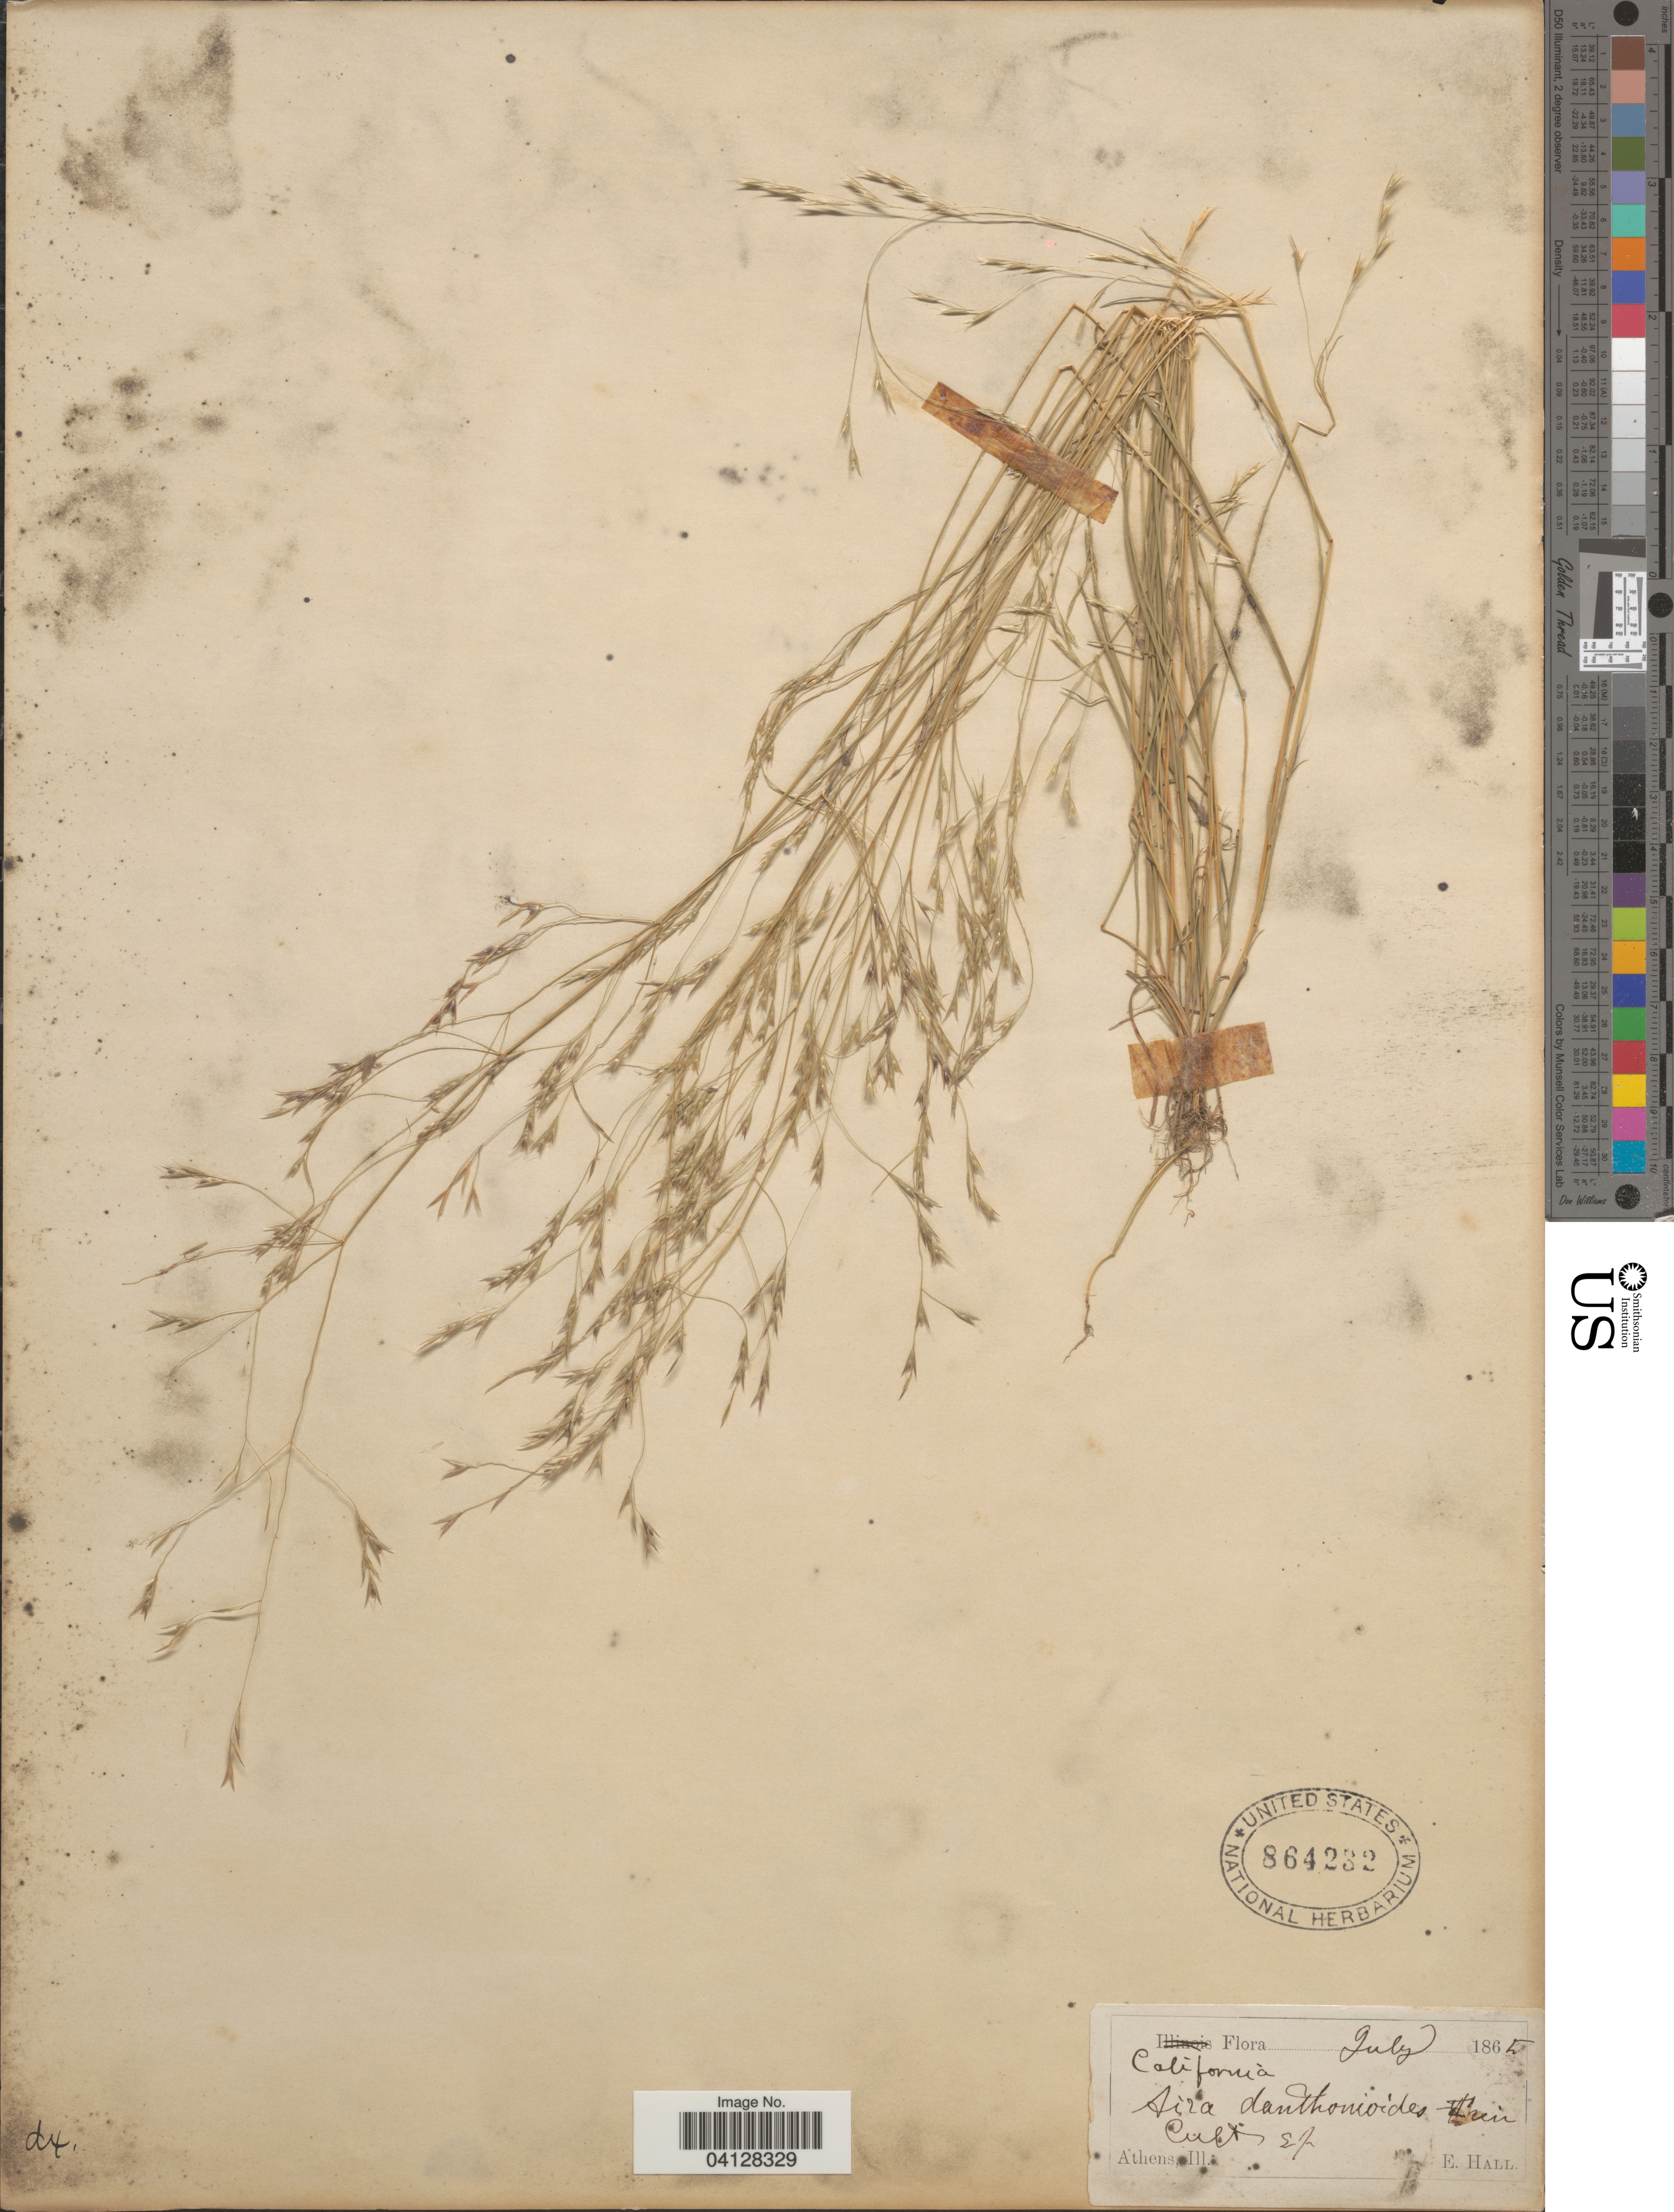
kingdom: Plantae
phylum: Tracheophyta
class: Liliopsida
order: Poales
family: Poaceae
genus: Aira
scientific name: Aira danthonioides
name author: Trin.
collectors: E. Hall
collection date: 1862-07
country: United States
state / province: California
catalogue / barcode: US 864232